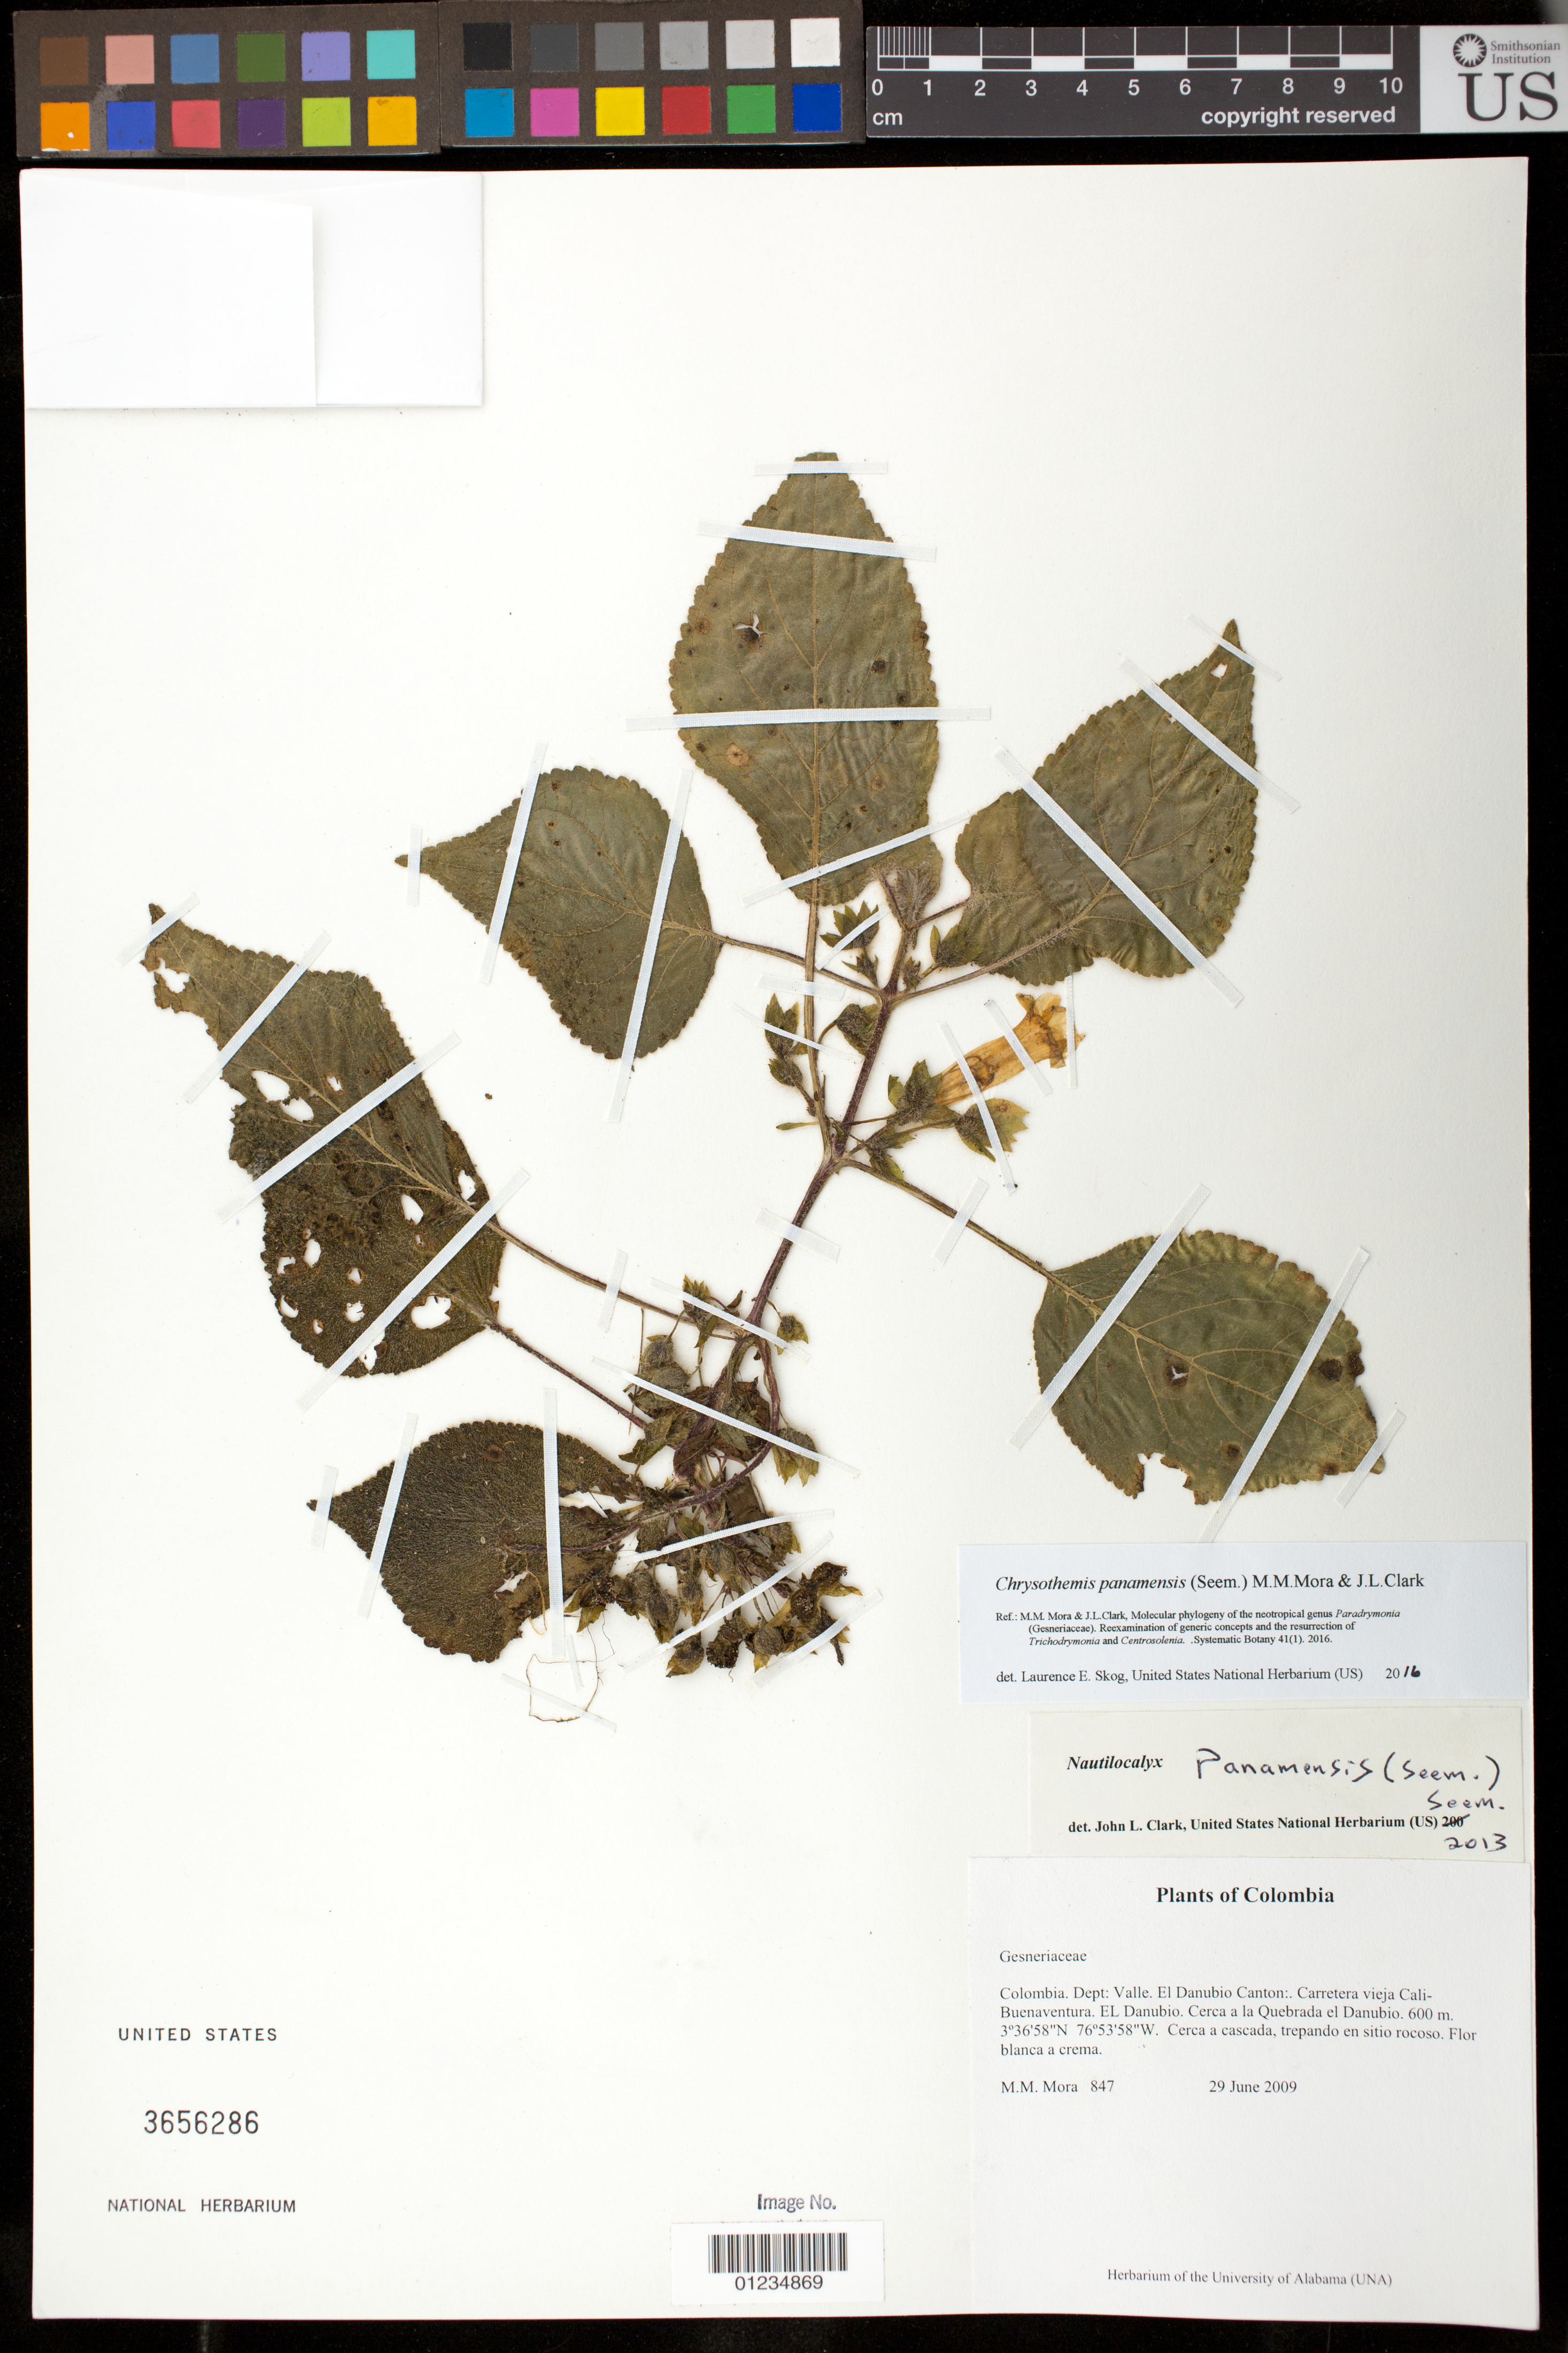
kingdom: Plantae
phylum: Tracheophyta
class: Magnoliopsida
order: Lamiales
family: Gesneriaceae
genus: Chrysothemis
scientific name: Chrysothemis panamensis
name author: (Seem.) M.M. Mora & J.L. Clark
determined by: Skog, Laurence E.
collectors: M. M. Mora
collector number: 847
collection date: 2009-06-29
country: Colombia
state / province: Valle del Cauca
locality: El Danubio Canton. Carretera vieja Cali-Buenaventura. El Danubio. Cerca a la Quebrada el Danubio.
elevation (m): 600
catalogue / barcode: US 3656286